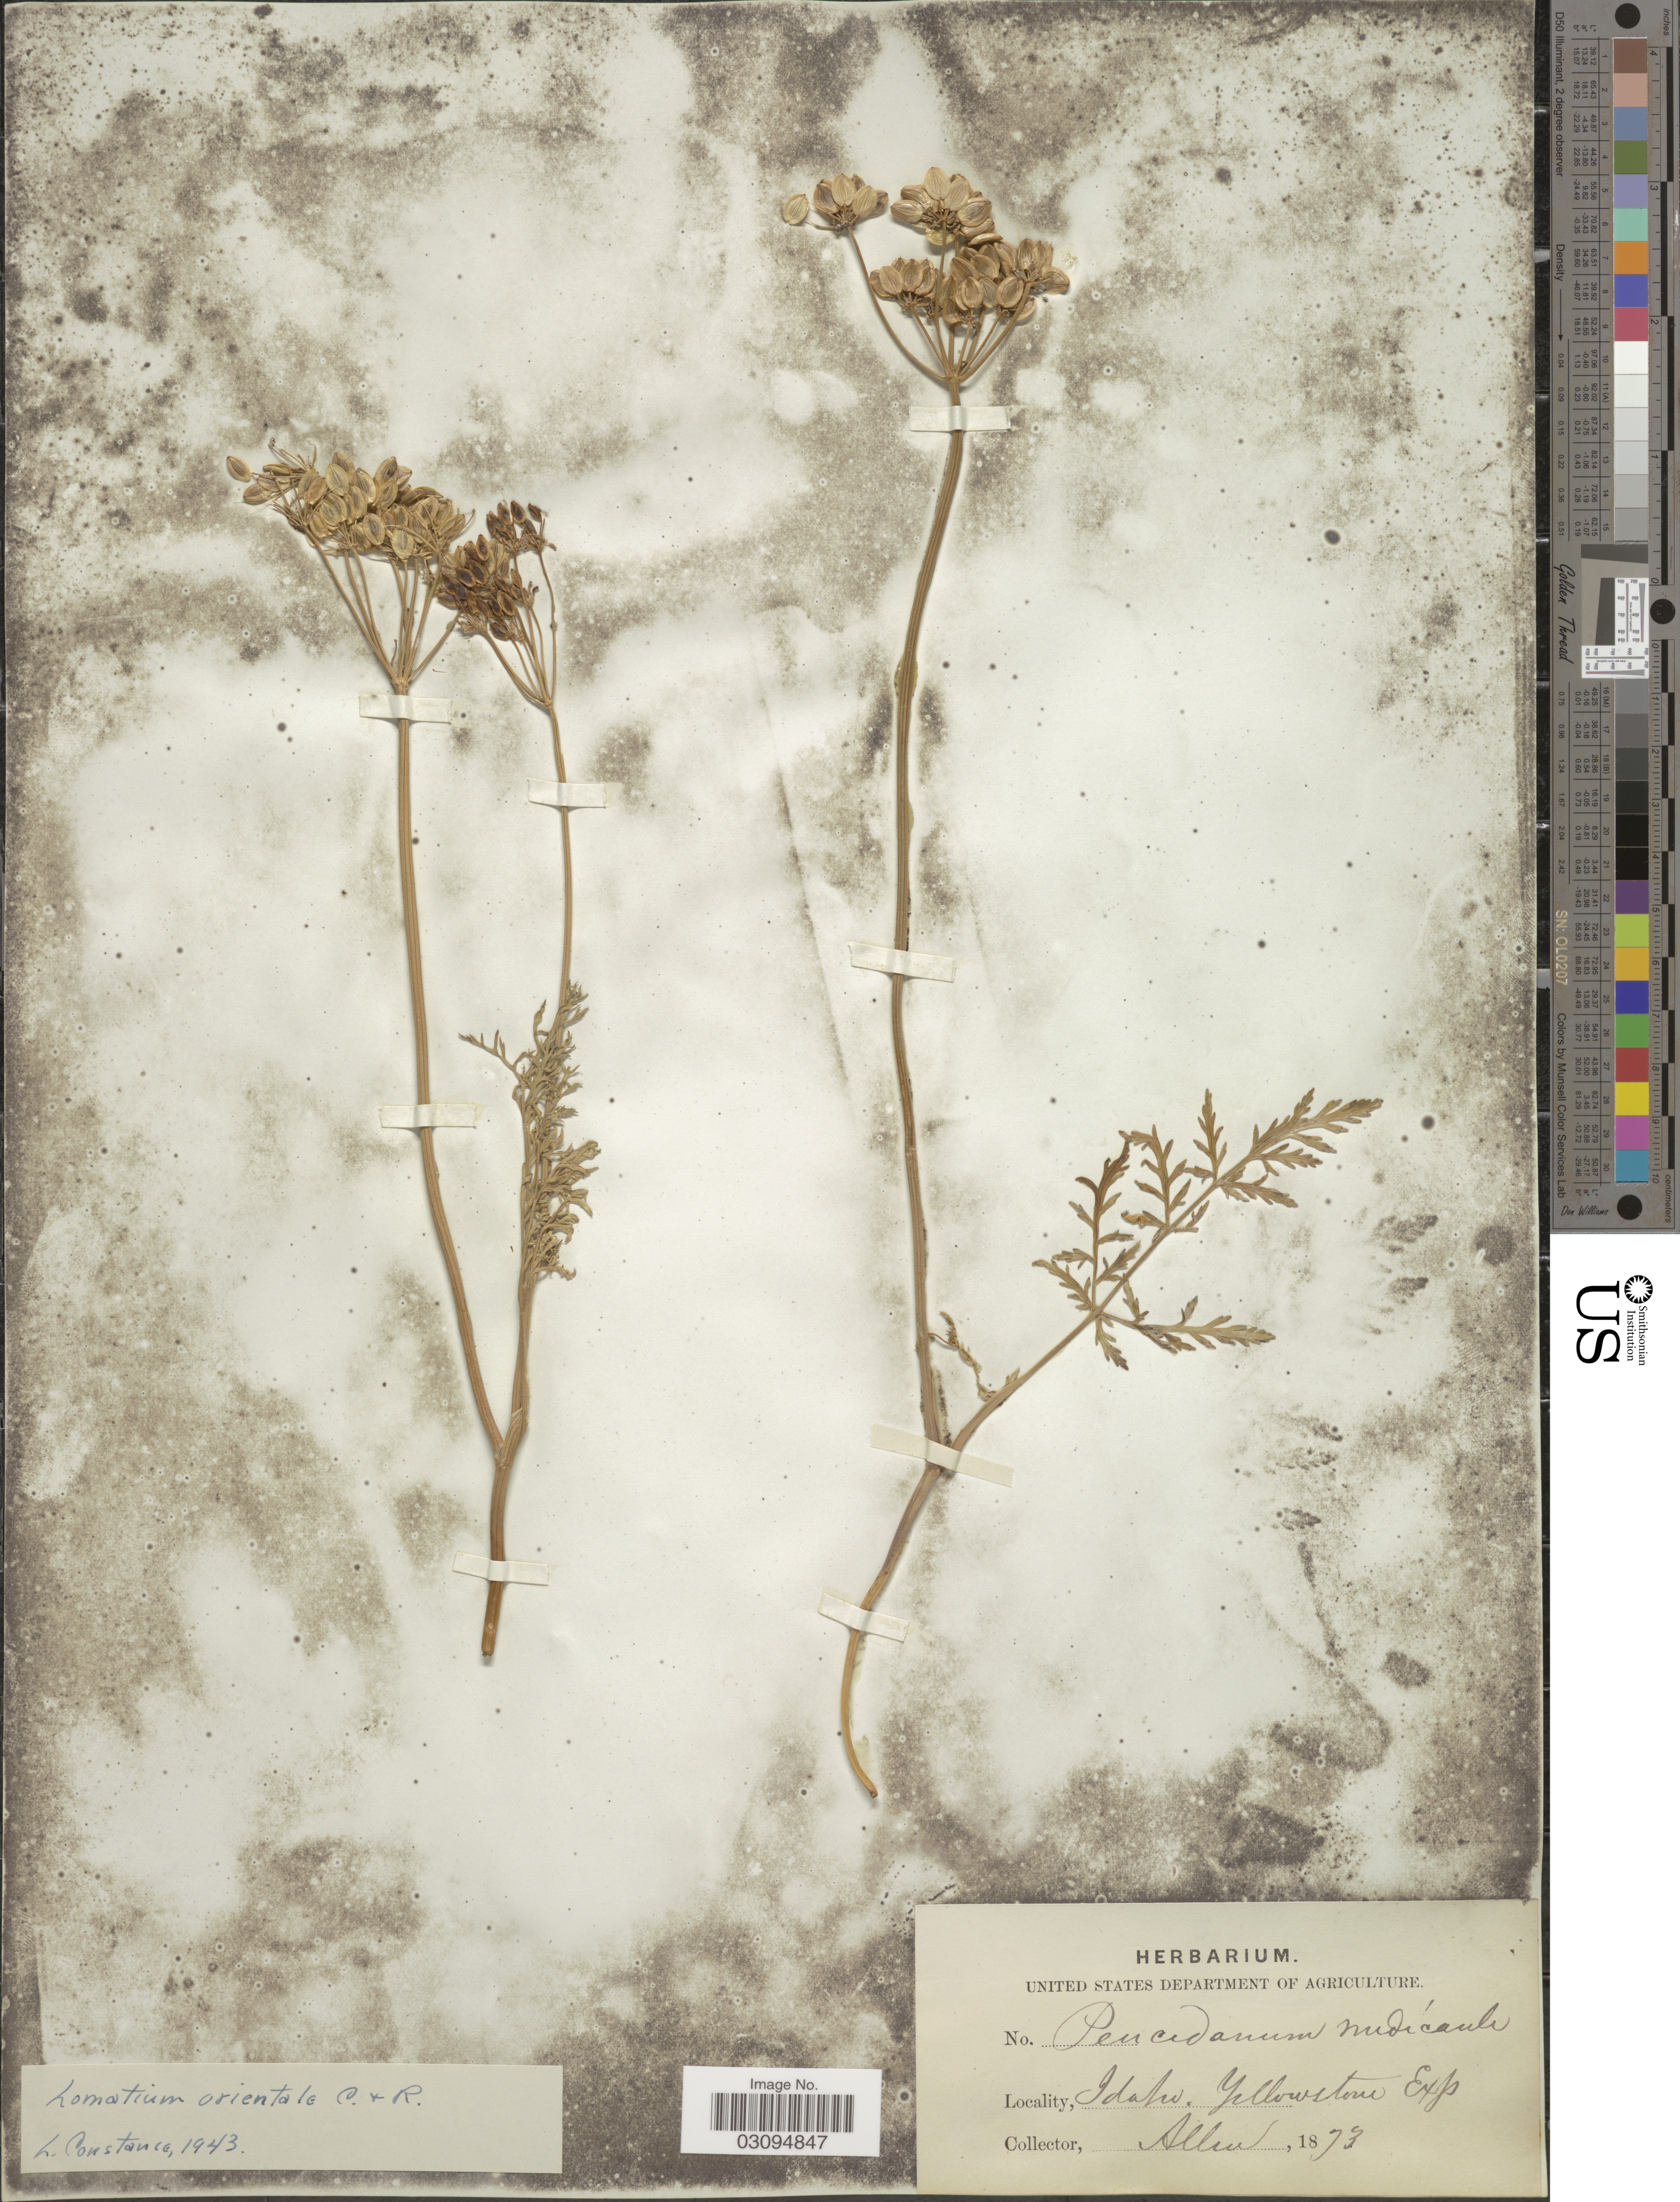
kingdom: Plantae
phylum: Tracheophyta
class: Magnoliopsida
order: Apiales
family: Apiaceae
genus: Lomatium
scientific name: Lomatium orientale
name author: J.M. Coult. & Rose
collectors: -- Allen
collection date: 1873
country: United States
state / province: Idaho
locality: Yellowstone.